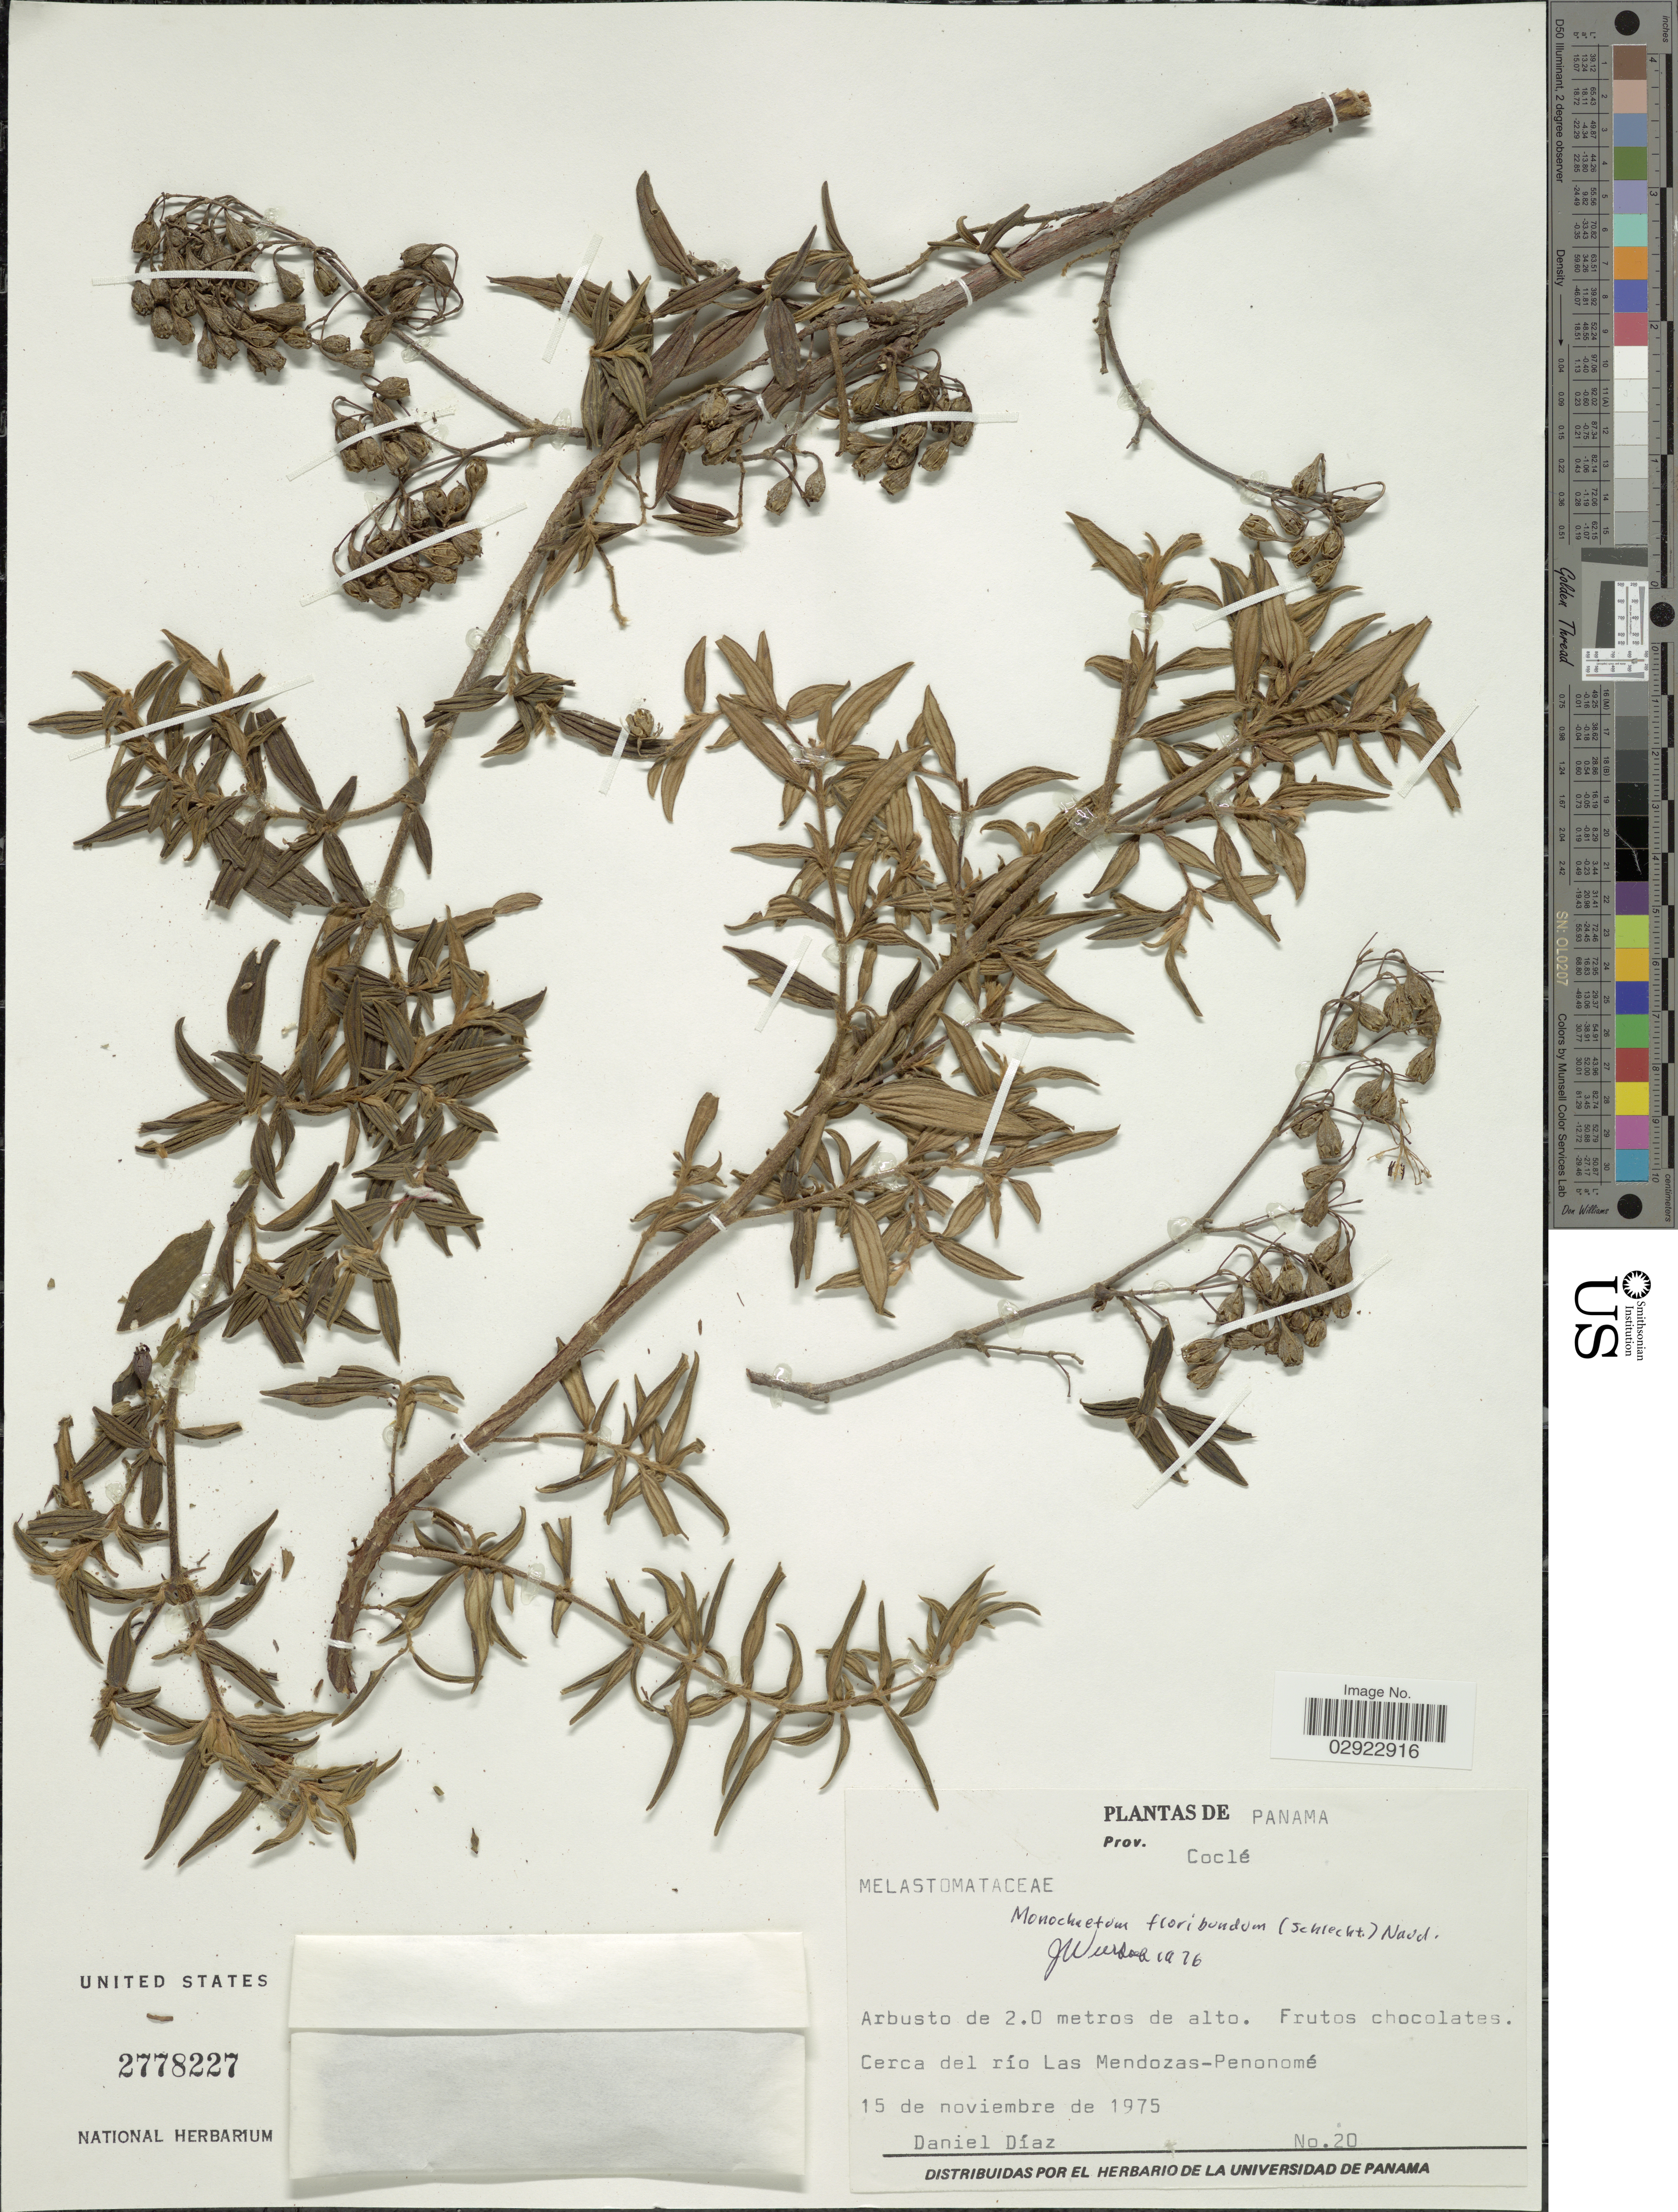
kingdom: Plantae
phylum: Tracheophyta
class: Magnoliopsida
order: Myrtales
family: Melastomataceae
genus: Monochaetum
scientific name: Monochaetum floribundum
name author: (Schltdl.) Naudin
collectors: D. Díaz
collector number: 20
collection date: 1975-11-15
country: Panama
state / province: Coclé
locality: Prov. Coclé. Cerca del río Las Mendozas-Penonomé.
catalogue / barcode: US 2778227